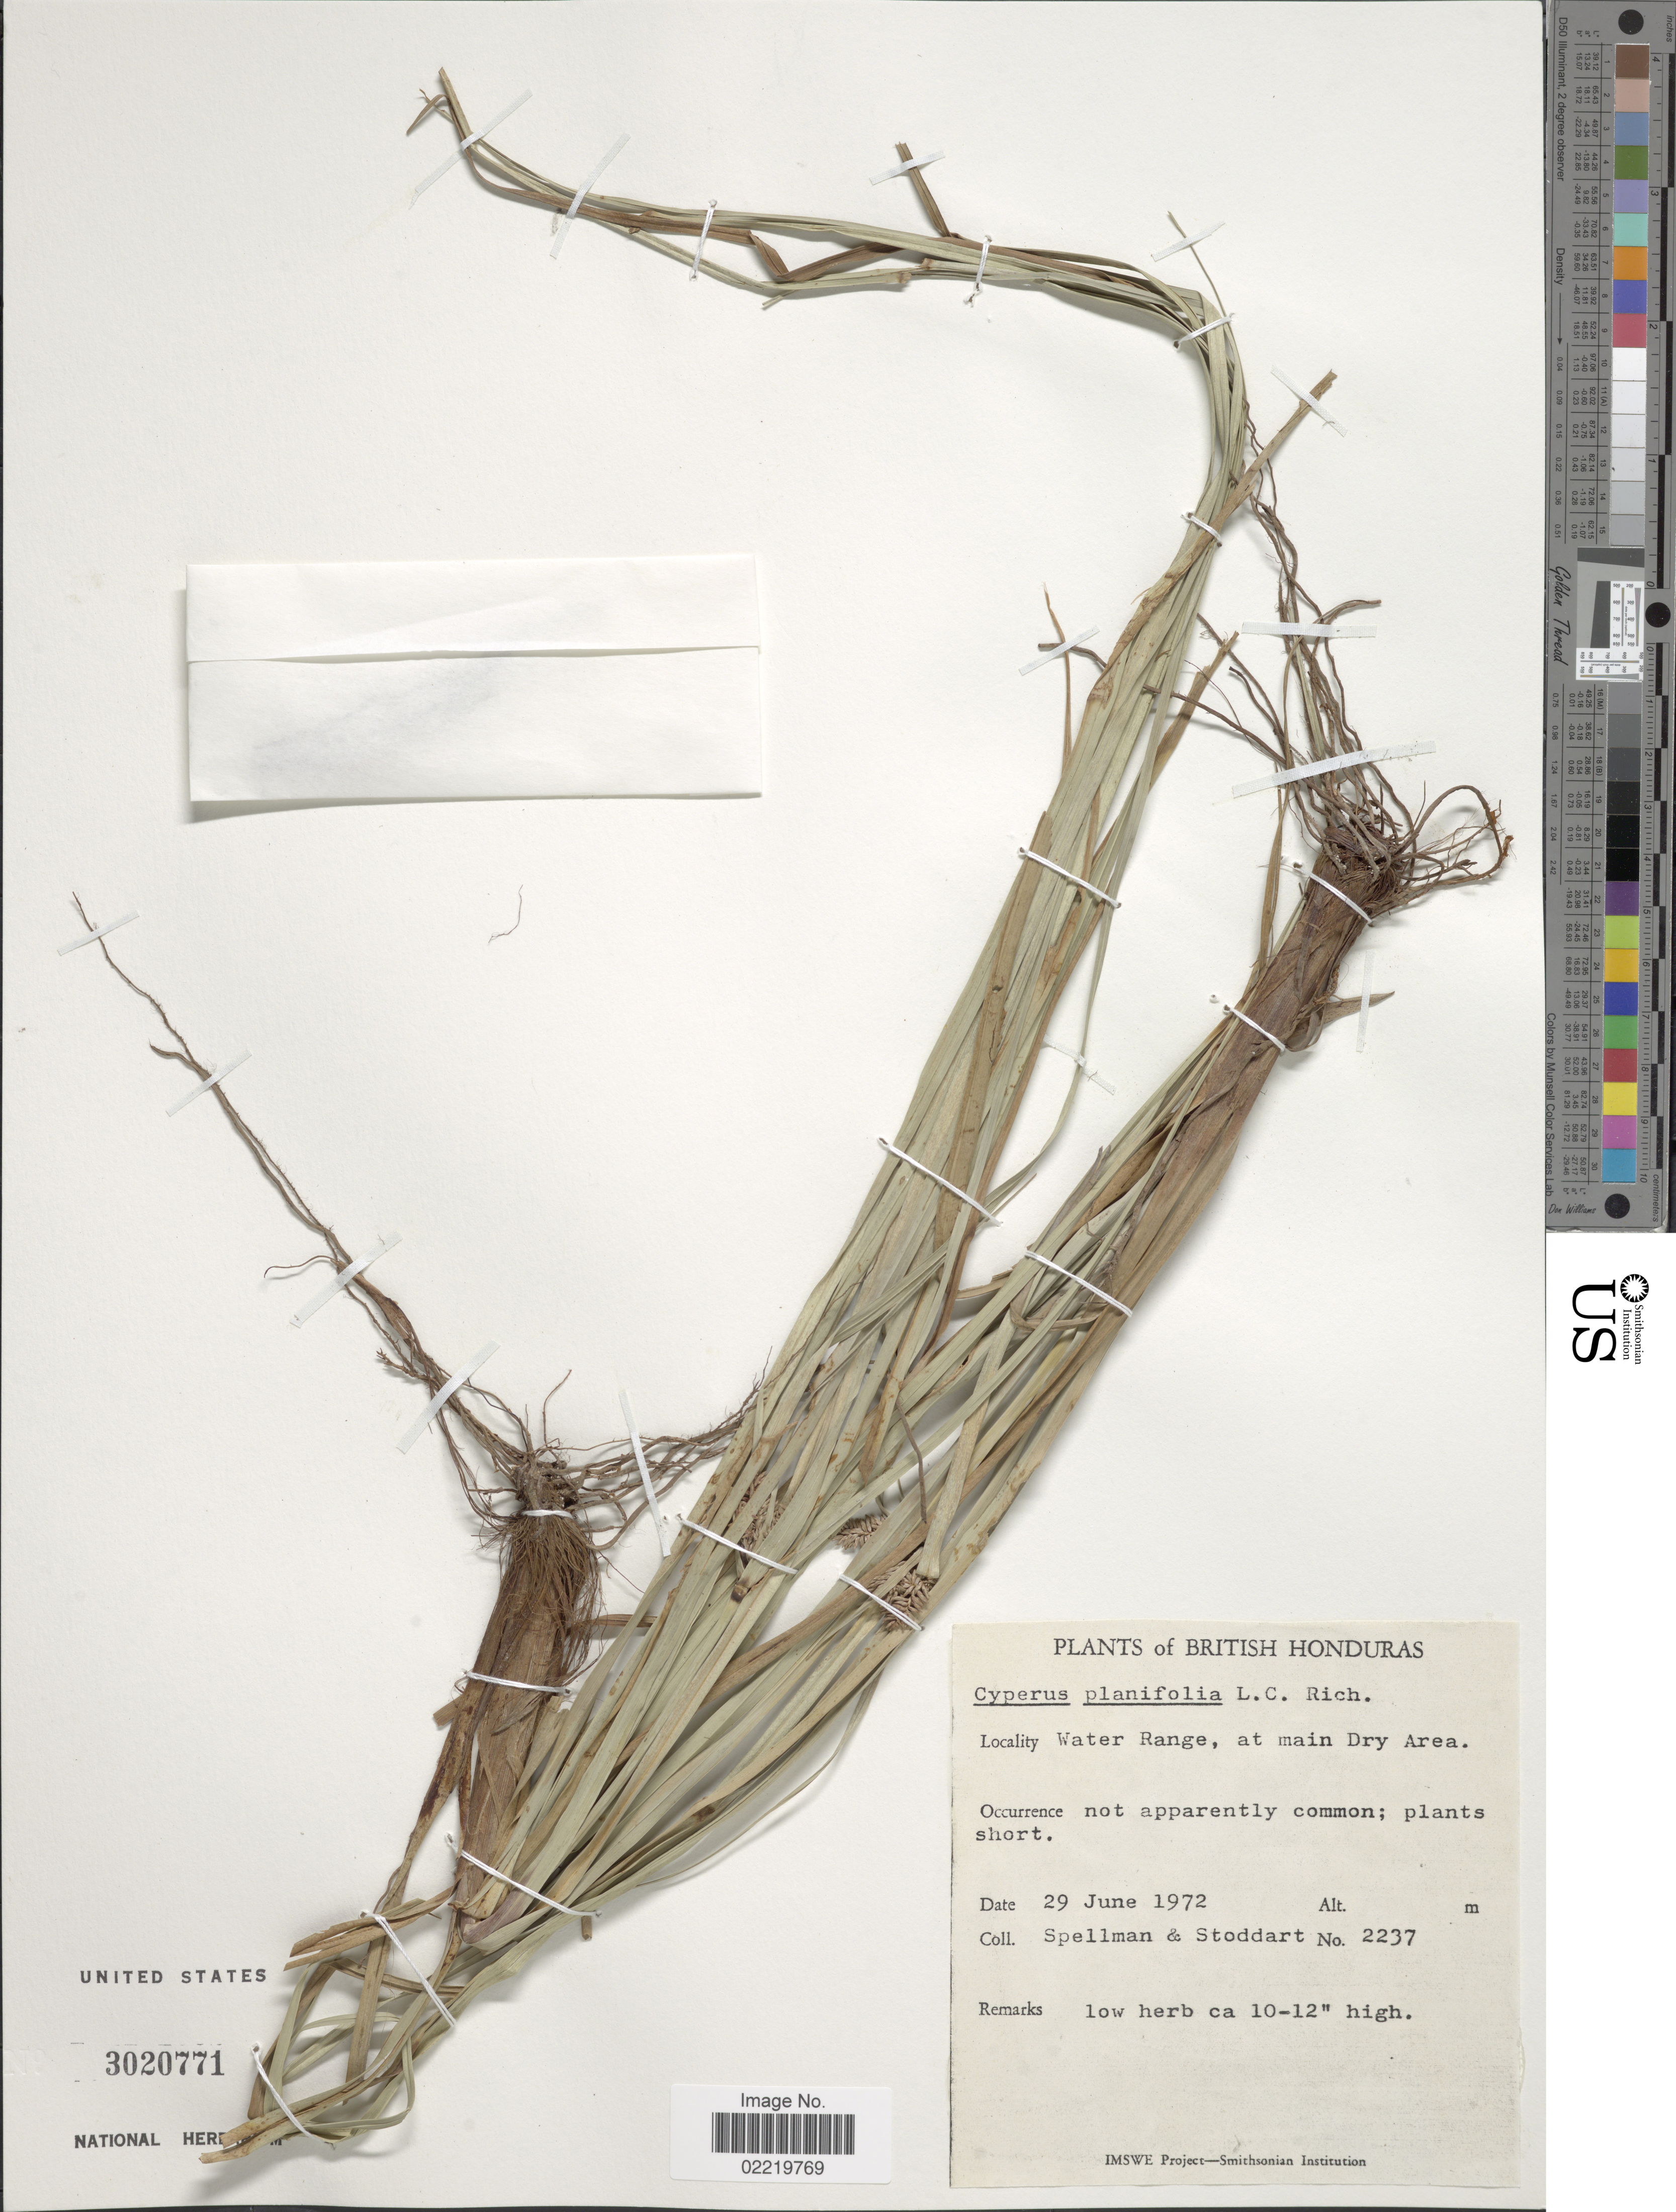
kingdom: Plantae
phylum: Tracheophyta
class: Liliopsida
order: Poales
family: Cyperaceae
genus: Cyperus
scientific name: Cyperus planifolius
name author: Rich.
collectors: Spellman, -- & -. Stoddart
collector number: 2237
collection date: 1972-06-29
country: Belize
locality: British Honduras, Water Range, at main Dry Area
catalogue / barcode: US 3020771